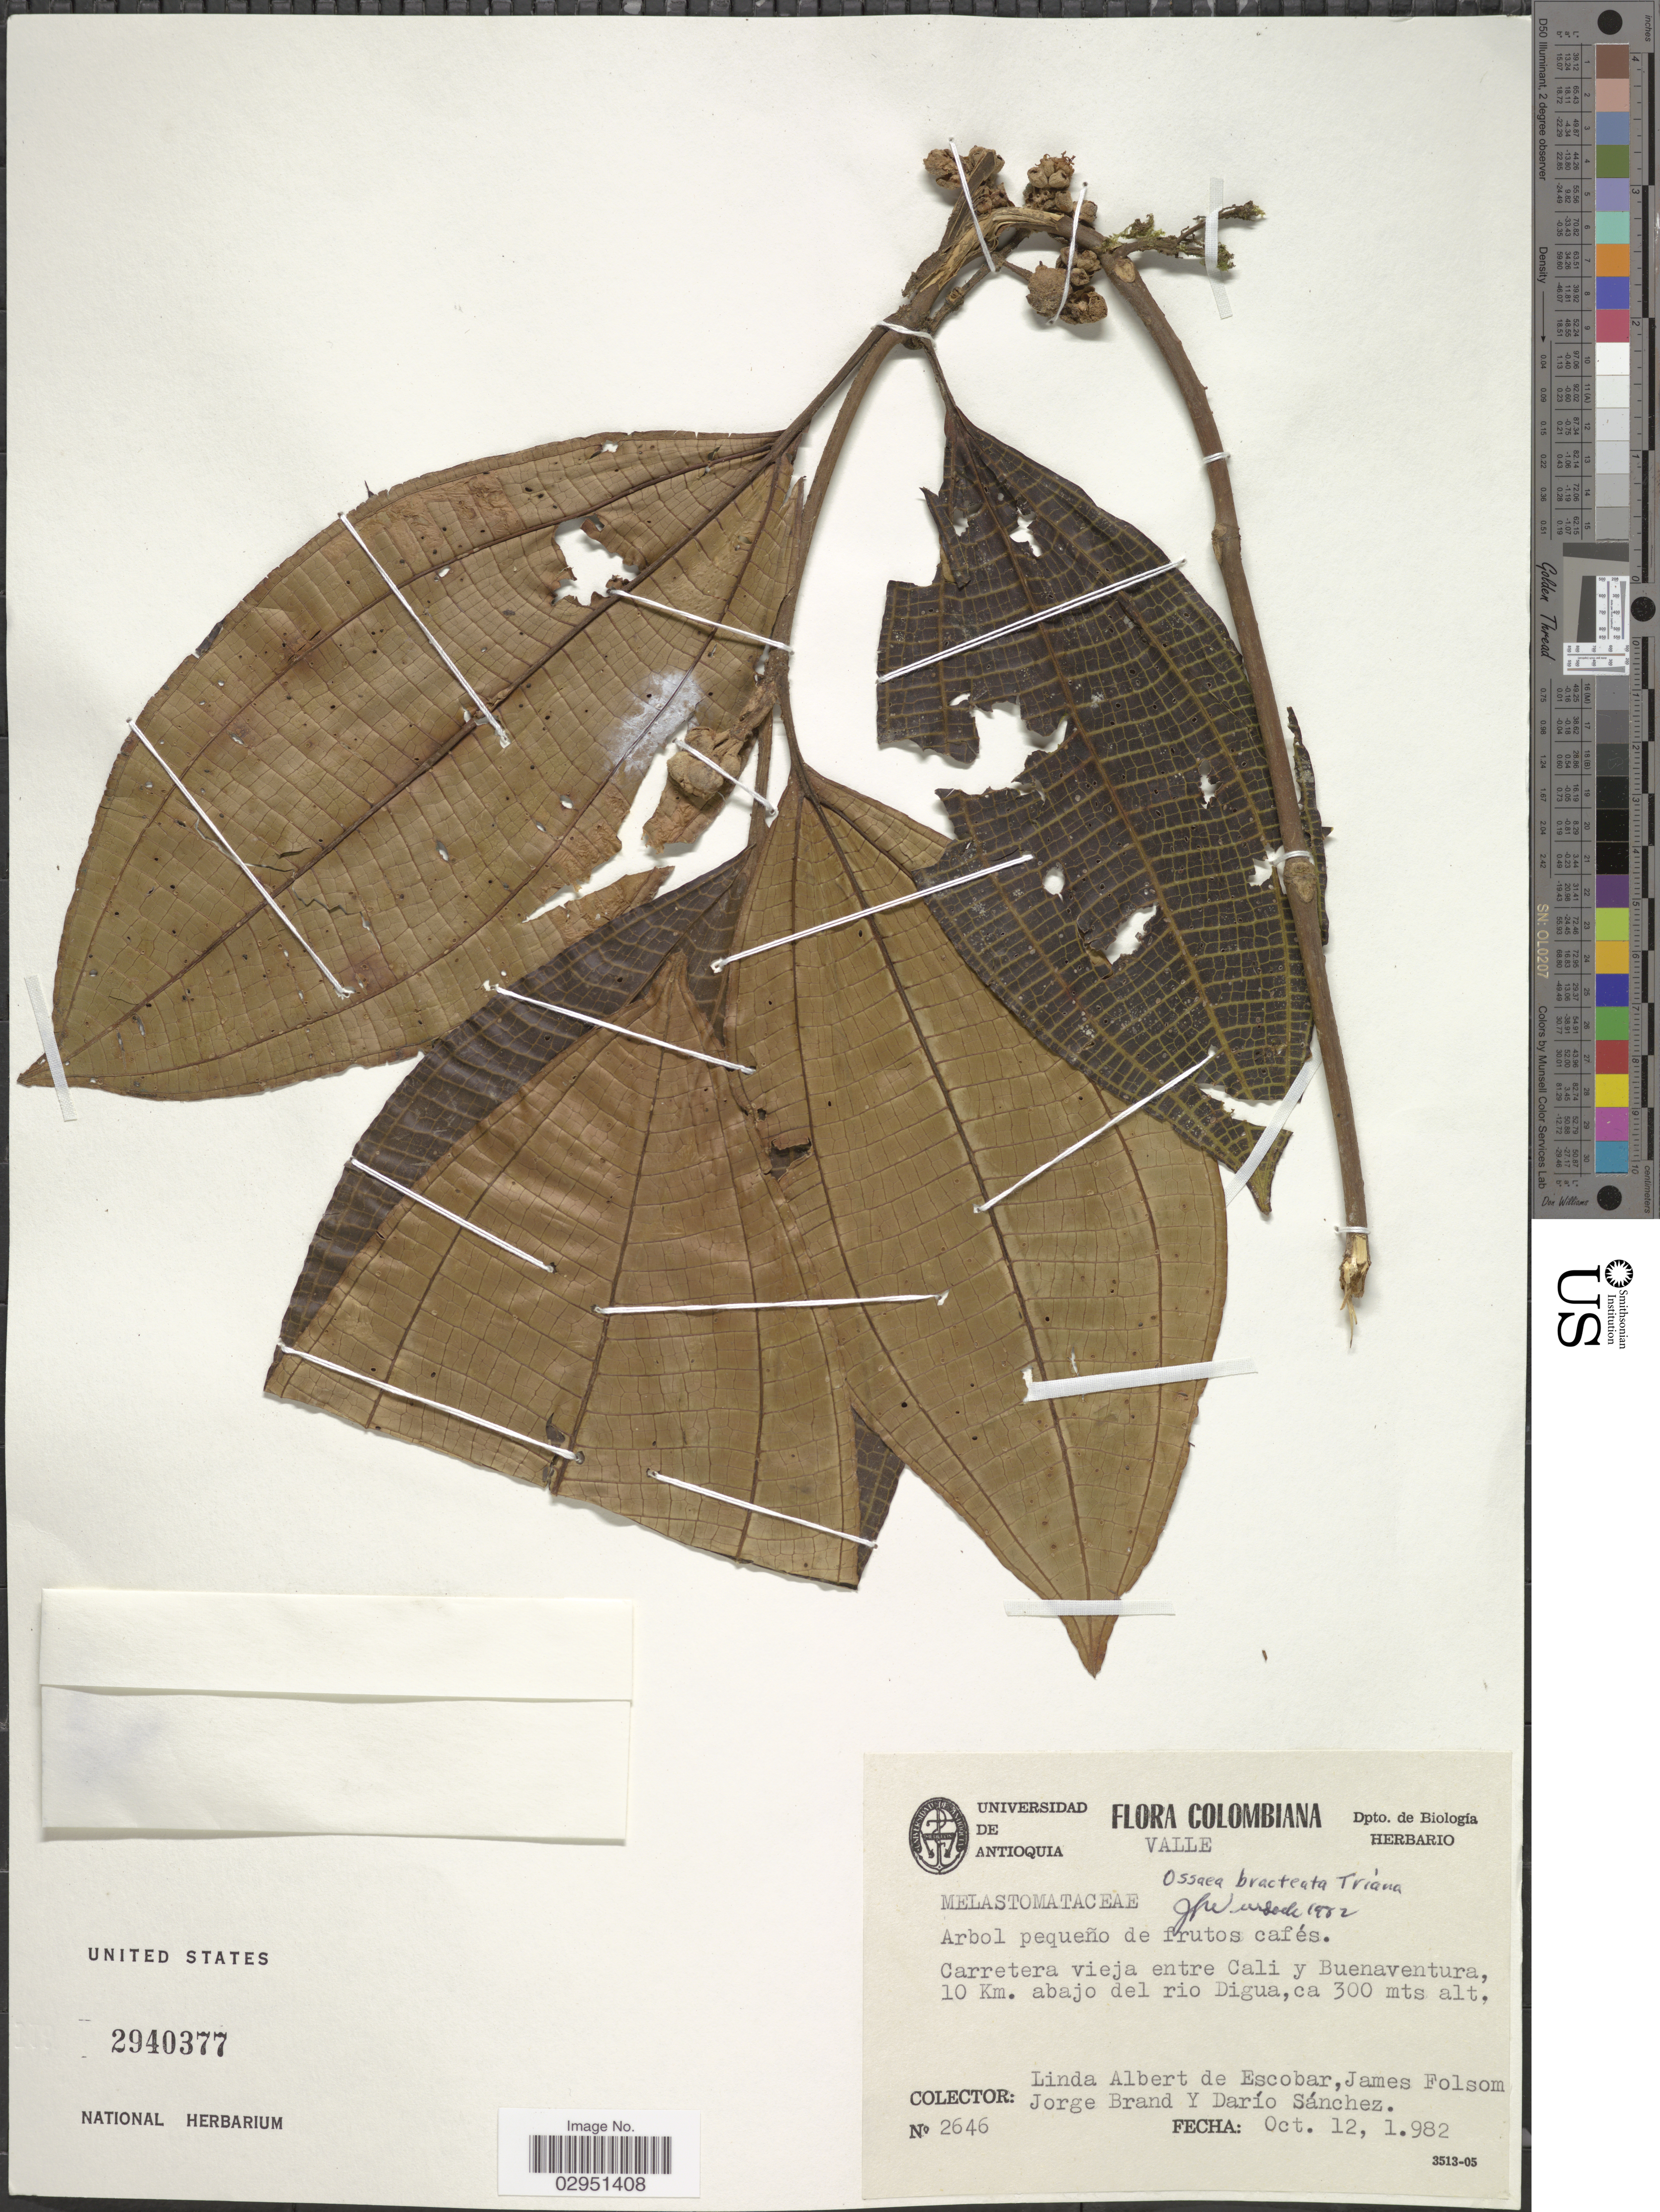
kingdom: Plantae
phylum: Tracheophyta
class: Magnoliopsida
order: Myrtales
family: Melastomataceae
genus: Ossaea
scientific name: Ossaea bracteata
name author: Triana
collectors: L. K. de Escobar, J. P. Folsom, J. Brand & D. Sánchez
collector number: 2646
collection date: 1982-10-12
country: Colombia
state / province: Valle del Cauca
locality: Carretera vieja entre Cali y Buenaventura, 10 Km. abajo del rio Digua.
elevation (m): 300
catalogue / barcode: US 2940377